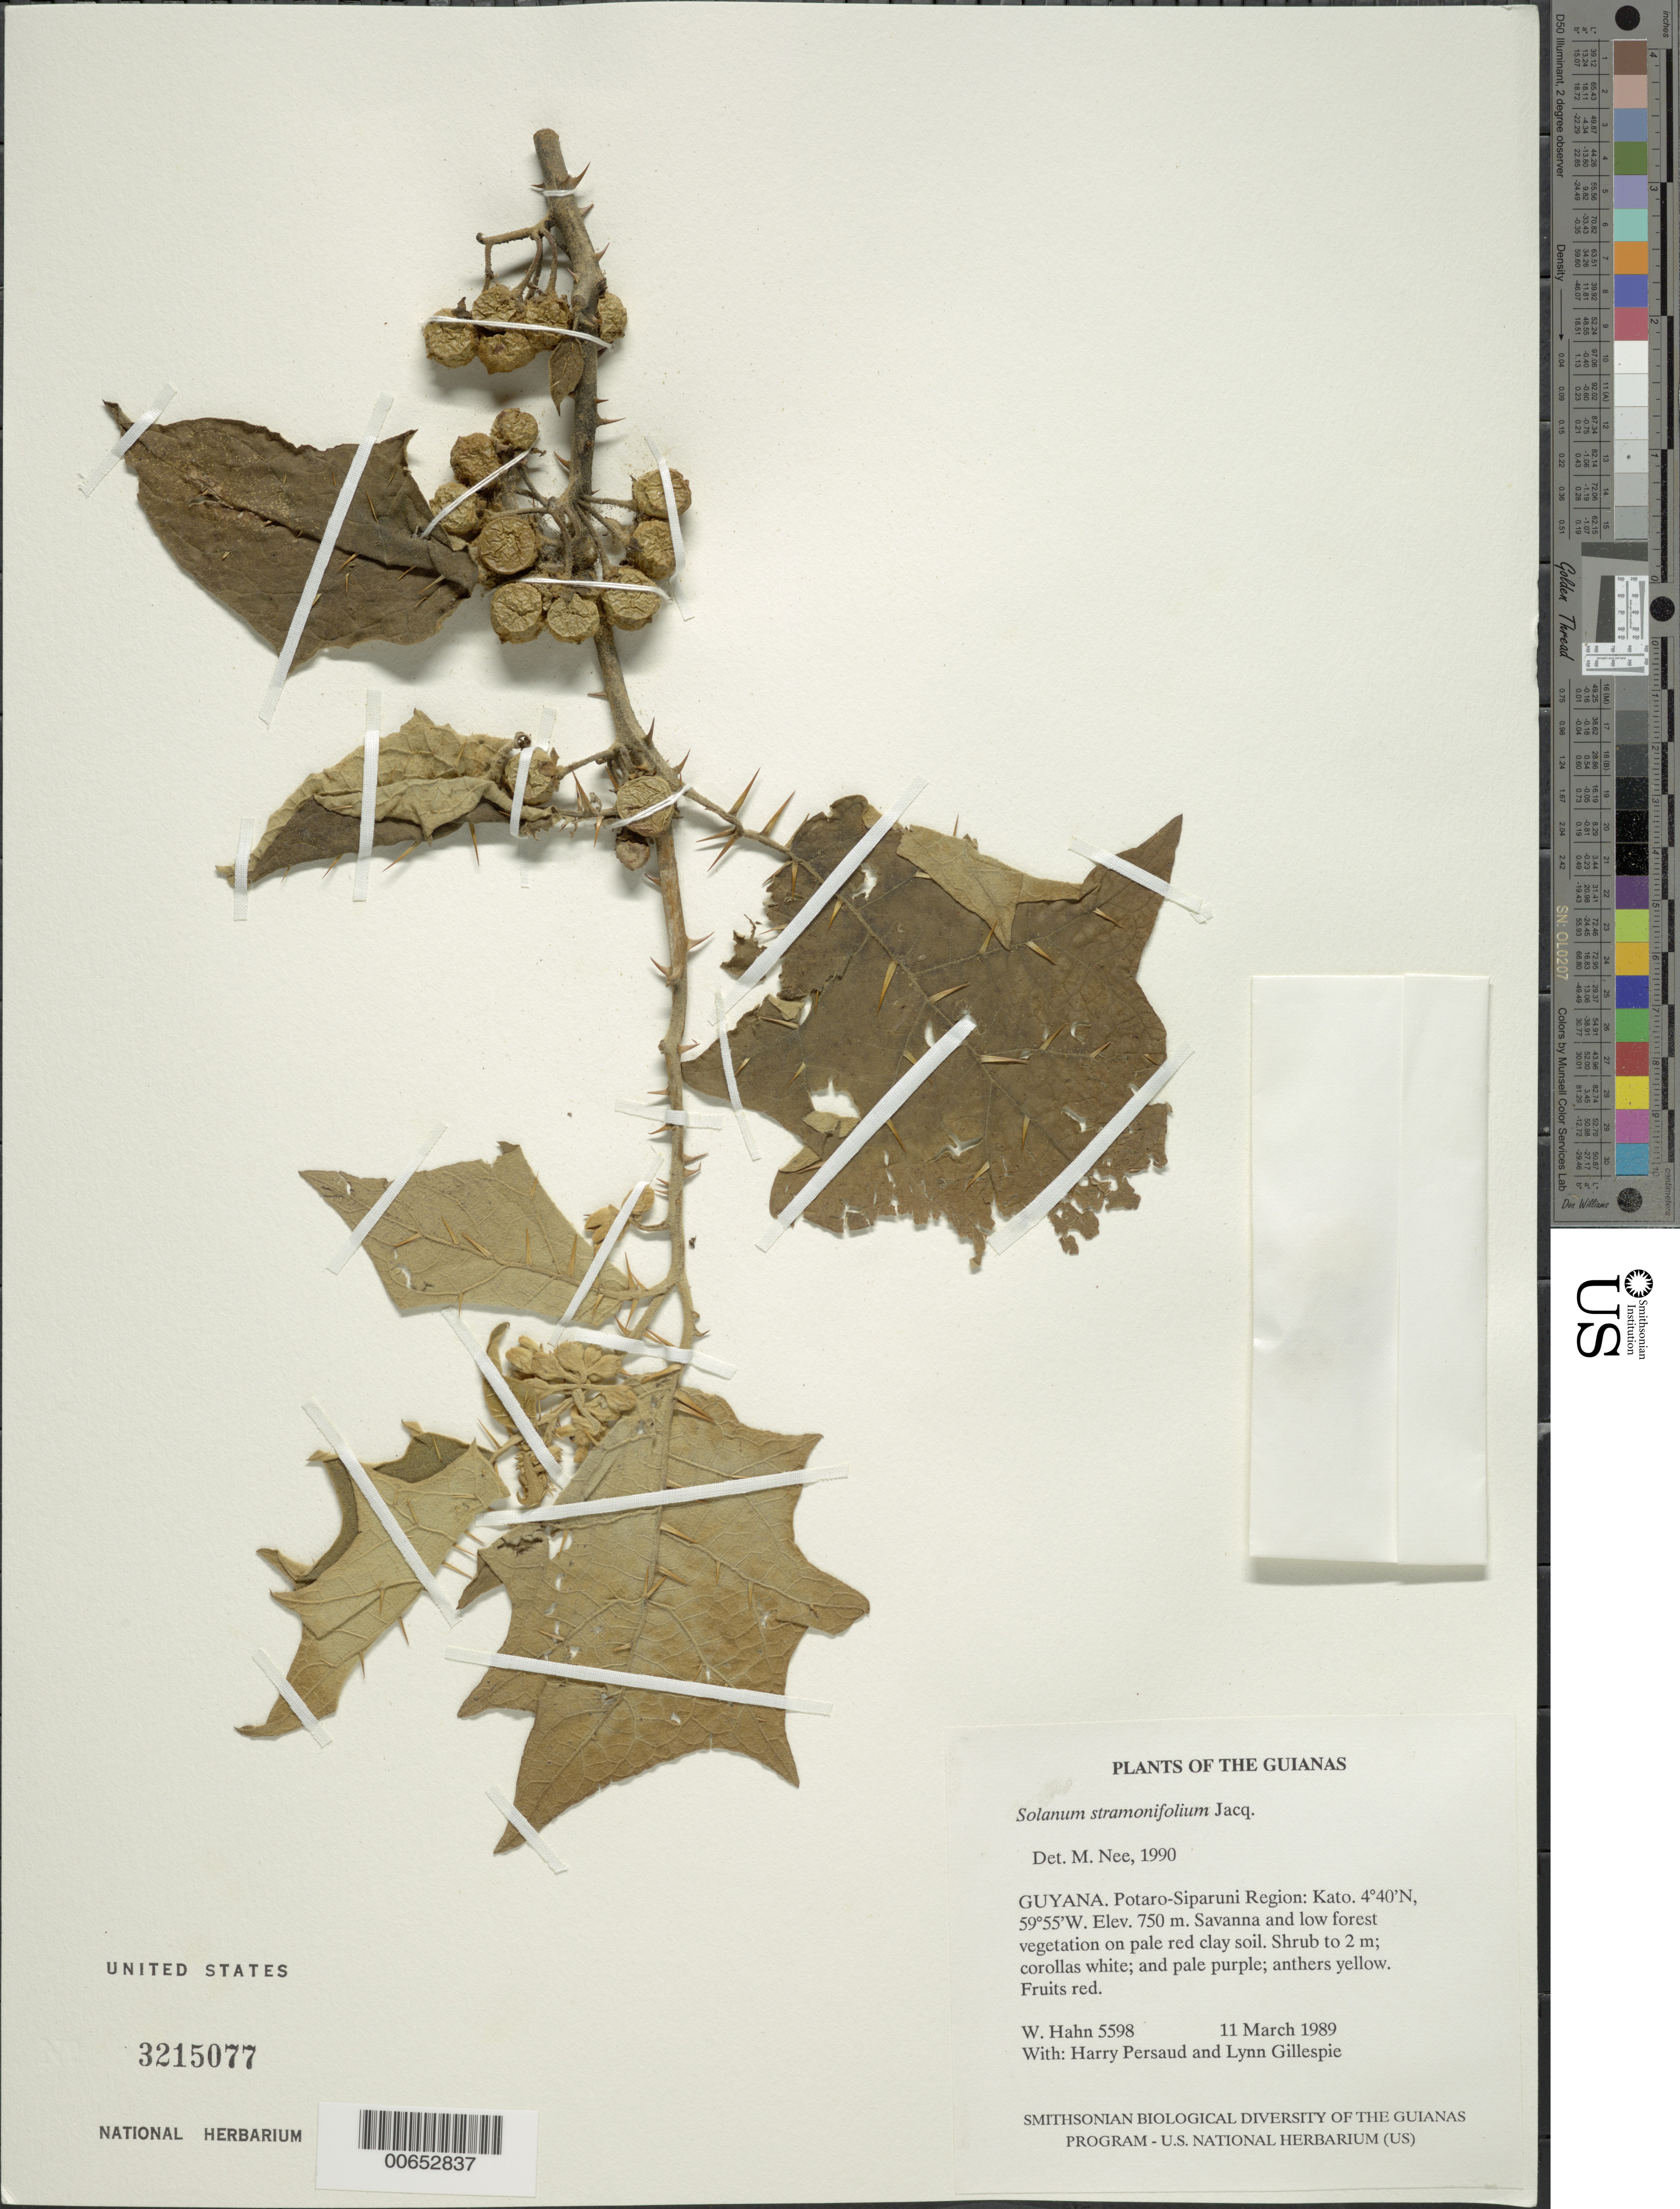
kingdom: Plantae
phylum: Tracheophyta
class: Magnoliopsida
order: Solanales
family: Solanaceae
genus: Solanum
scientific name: Solanum stramoniifolium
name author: Jacq.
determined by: Nee, Michael H.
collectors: W. Hahn, H. Persaud & L. J. Gillespie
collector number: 5598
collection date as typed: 3 Mar 1989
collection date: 1989-03-03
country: Guyana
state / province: Potaro-Siparuni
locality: Kato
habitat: Savanna and low forest vegetation on pale red clay soil.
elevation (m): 750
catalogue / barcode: US 3215077